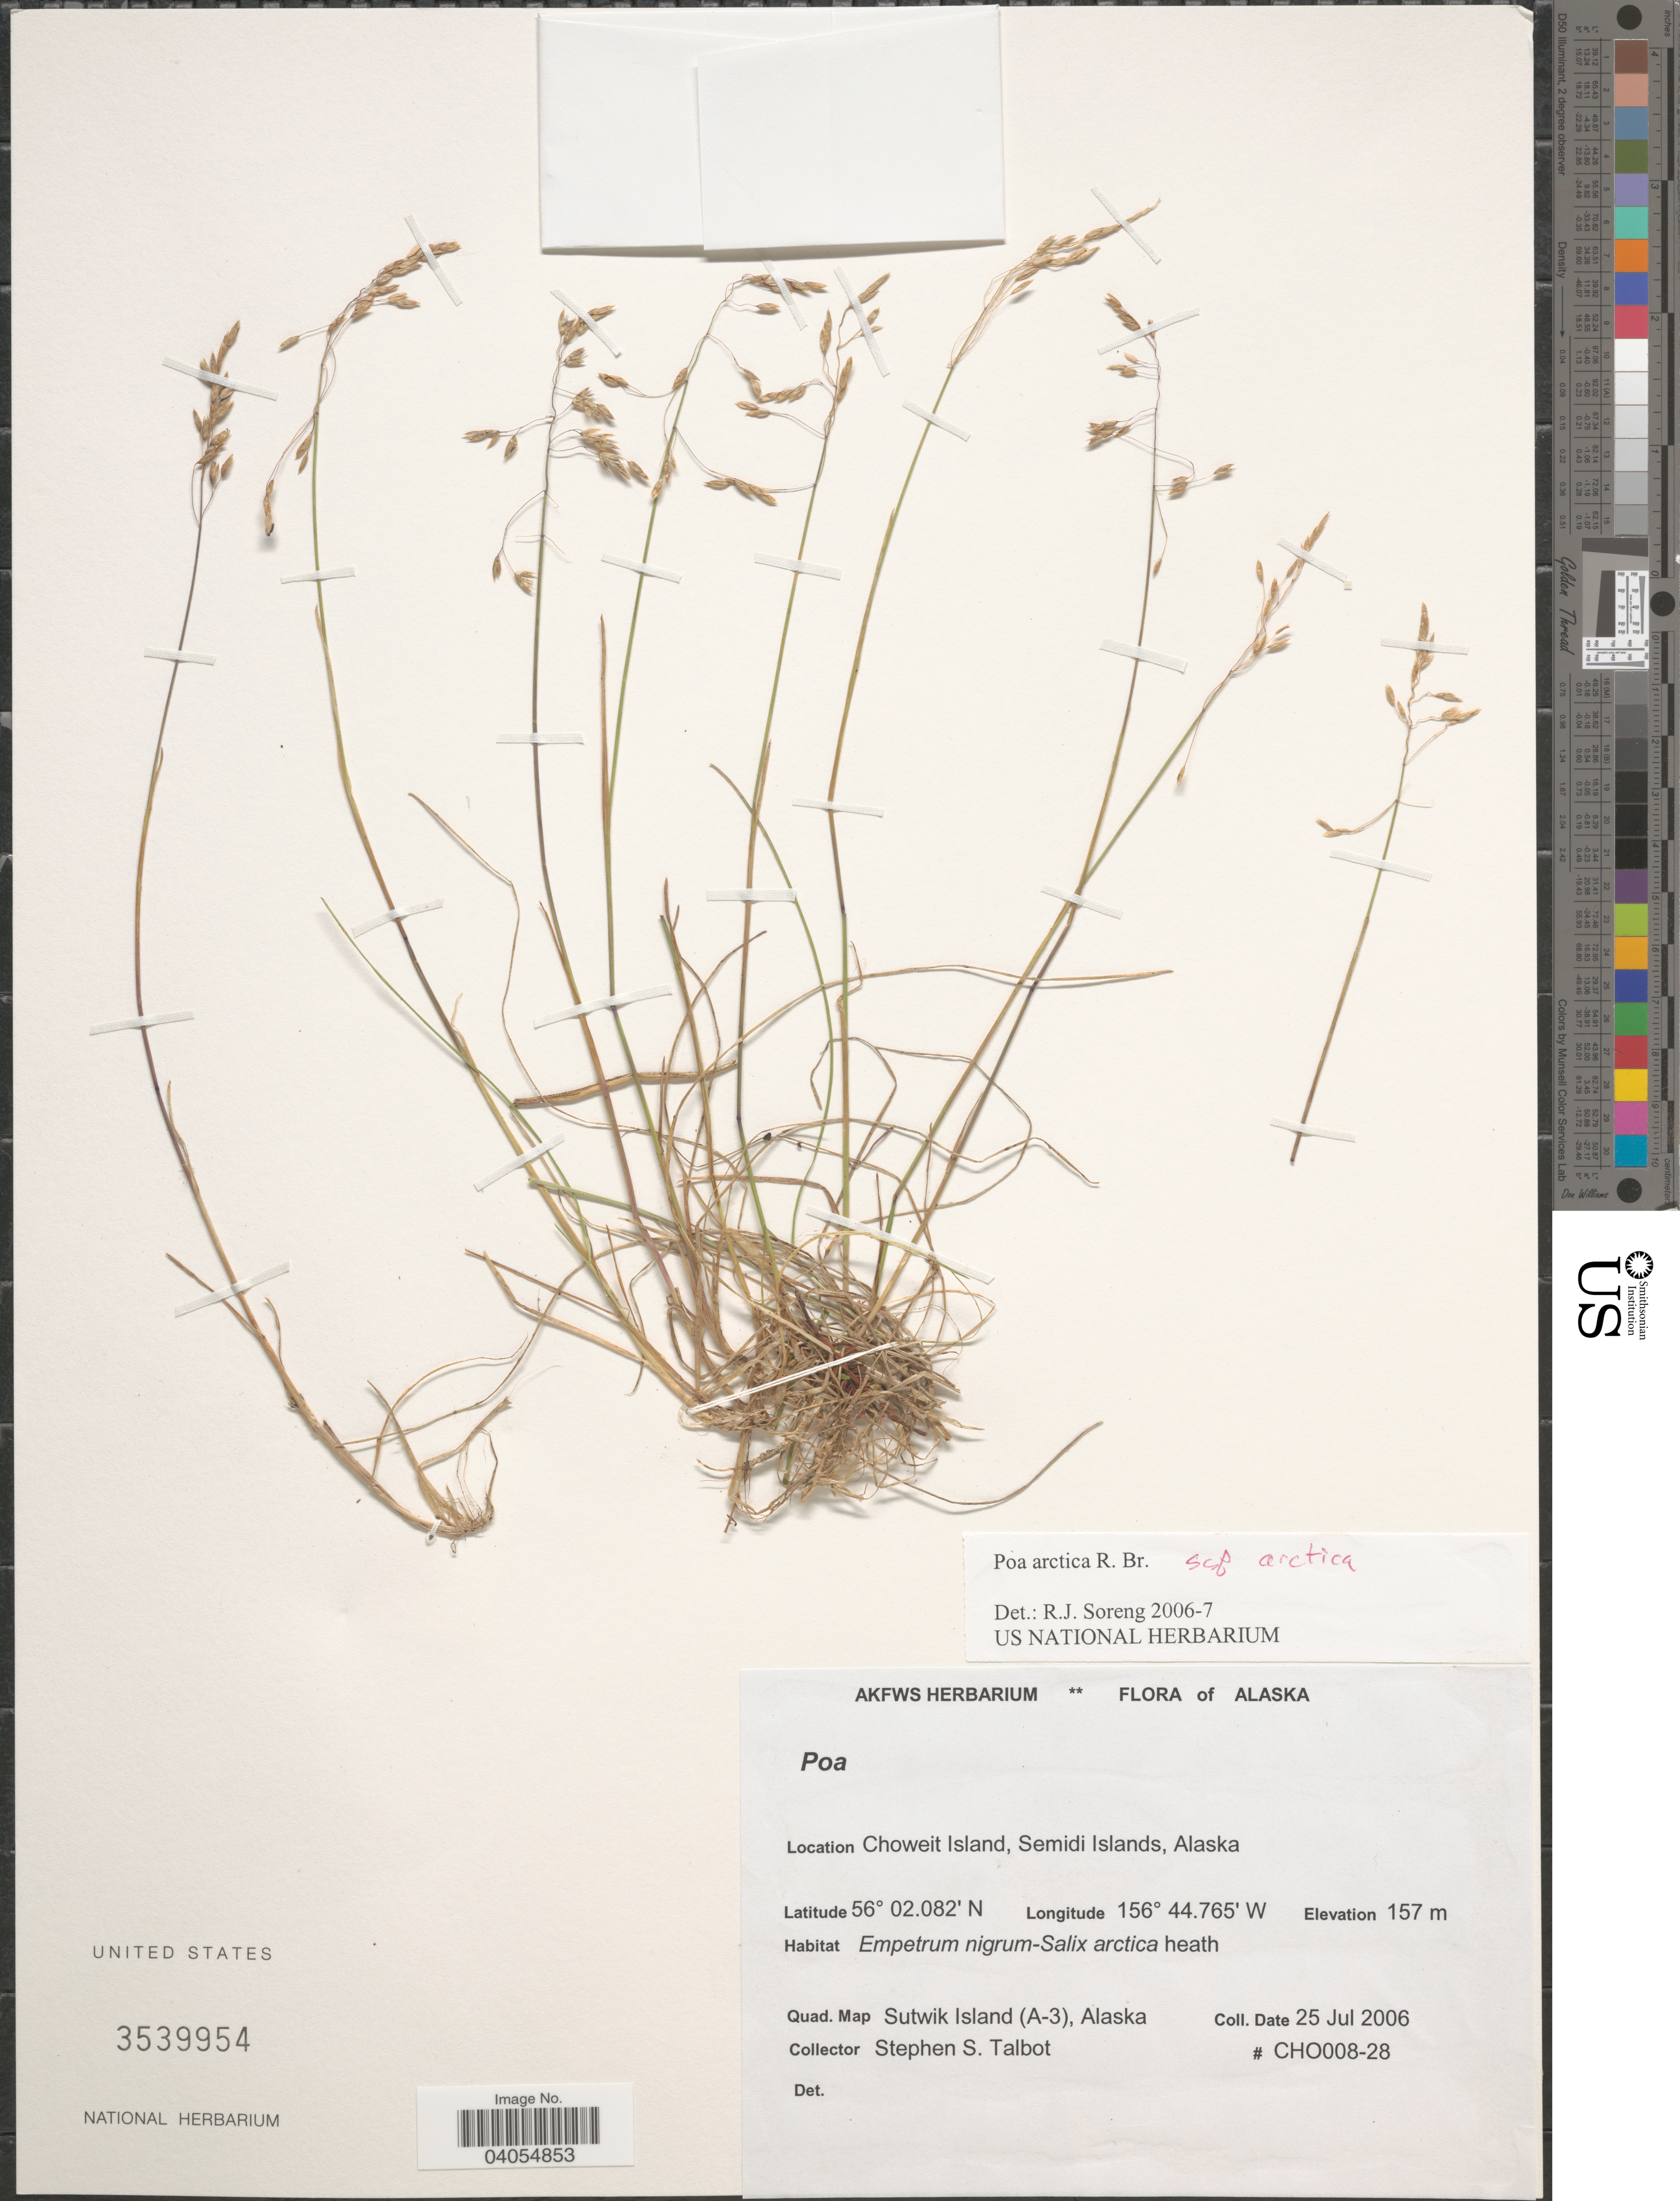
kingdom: Plantae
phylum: Tracheophyta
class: Liliopsida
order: Poales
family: Poaceae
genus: Poa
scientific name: Poa arctica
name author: R. Br.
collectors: S. S. Talbot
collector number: CHO008-28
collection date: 2006-07-25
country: United States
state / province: Alaska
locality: Choweit Island, Semidi Islands. Quad. Map Sutwik Island (A-3).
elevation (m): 157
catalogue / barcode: US 3539954